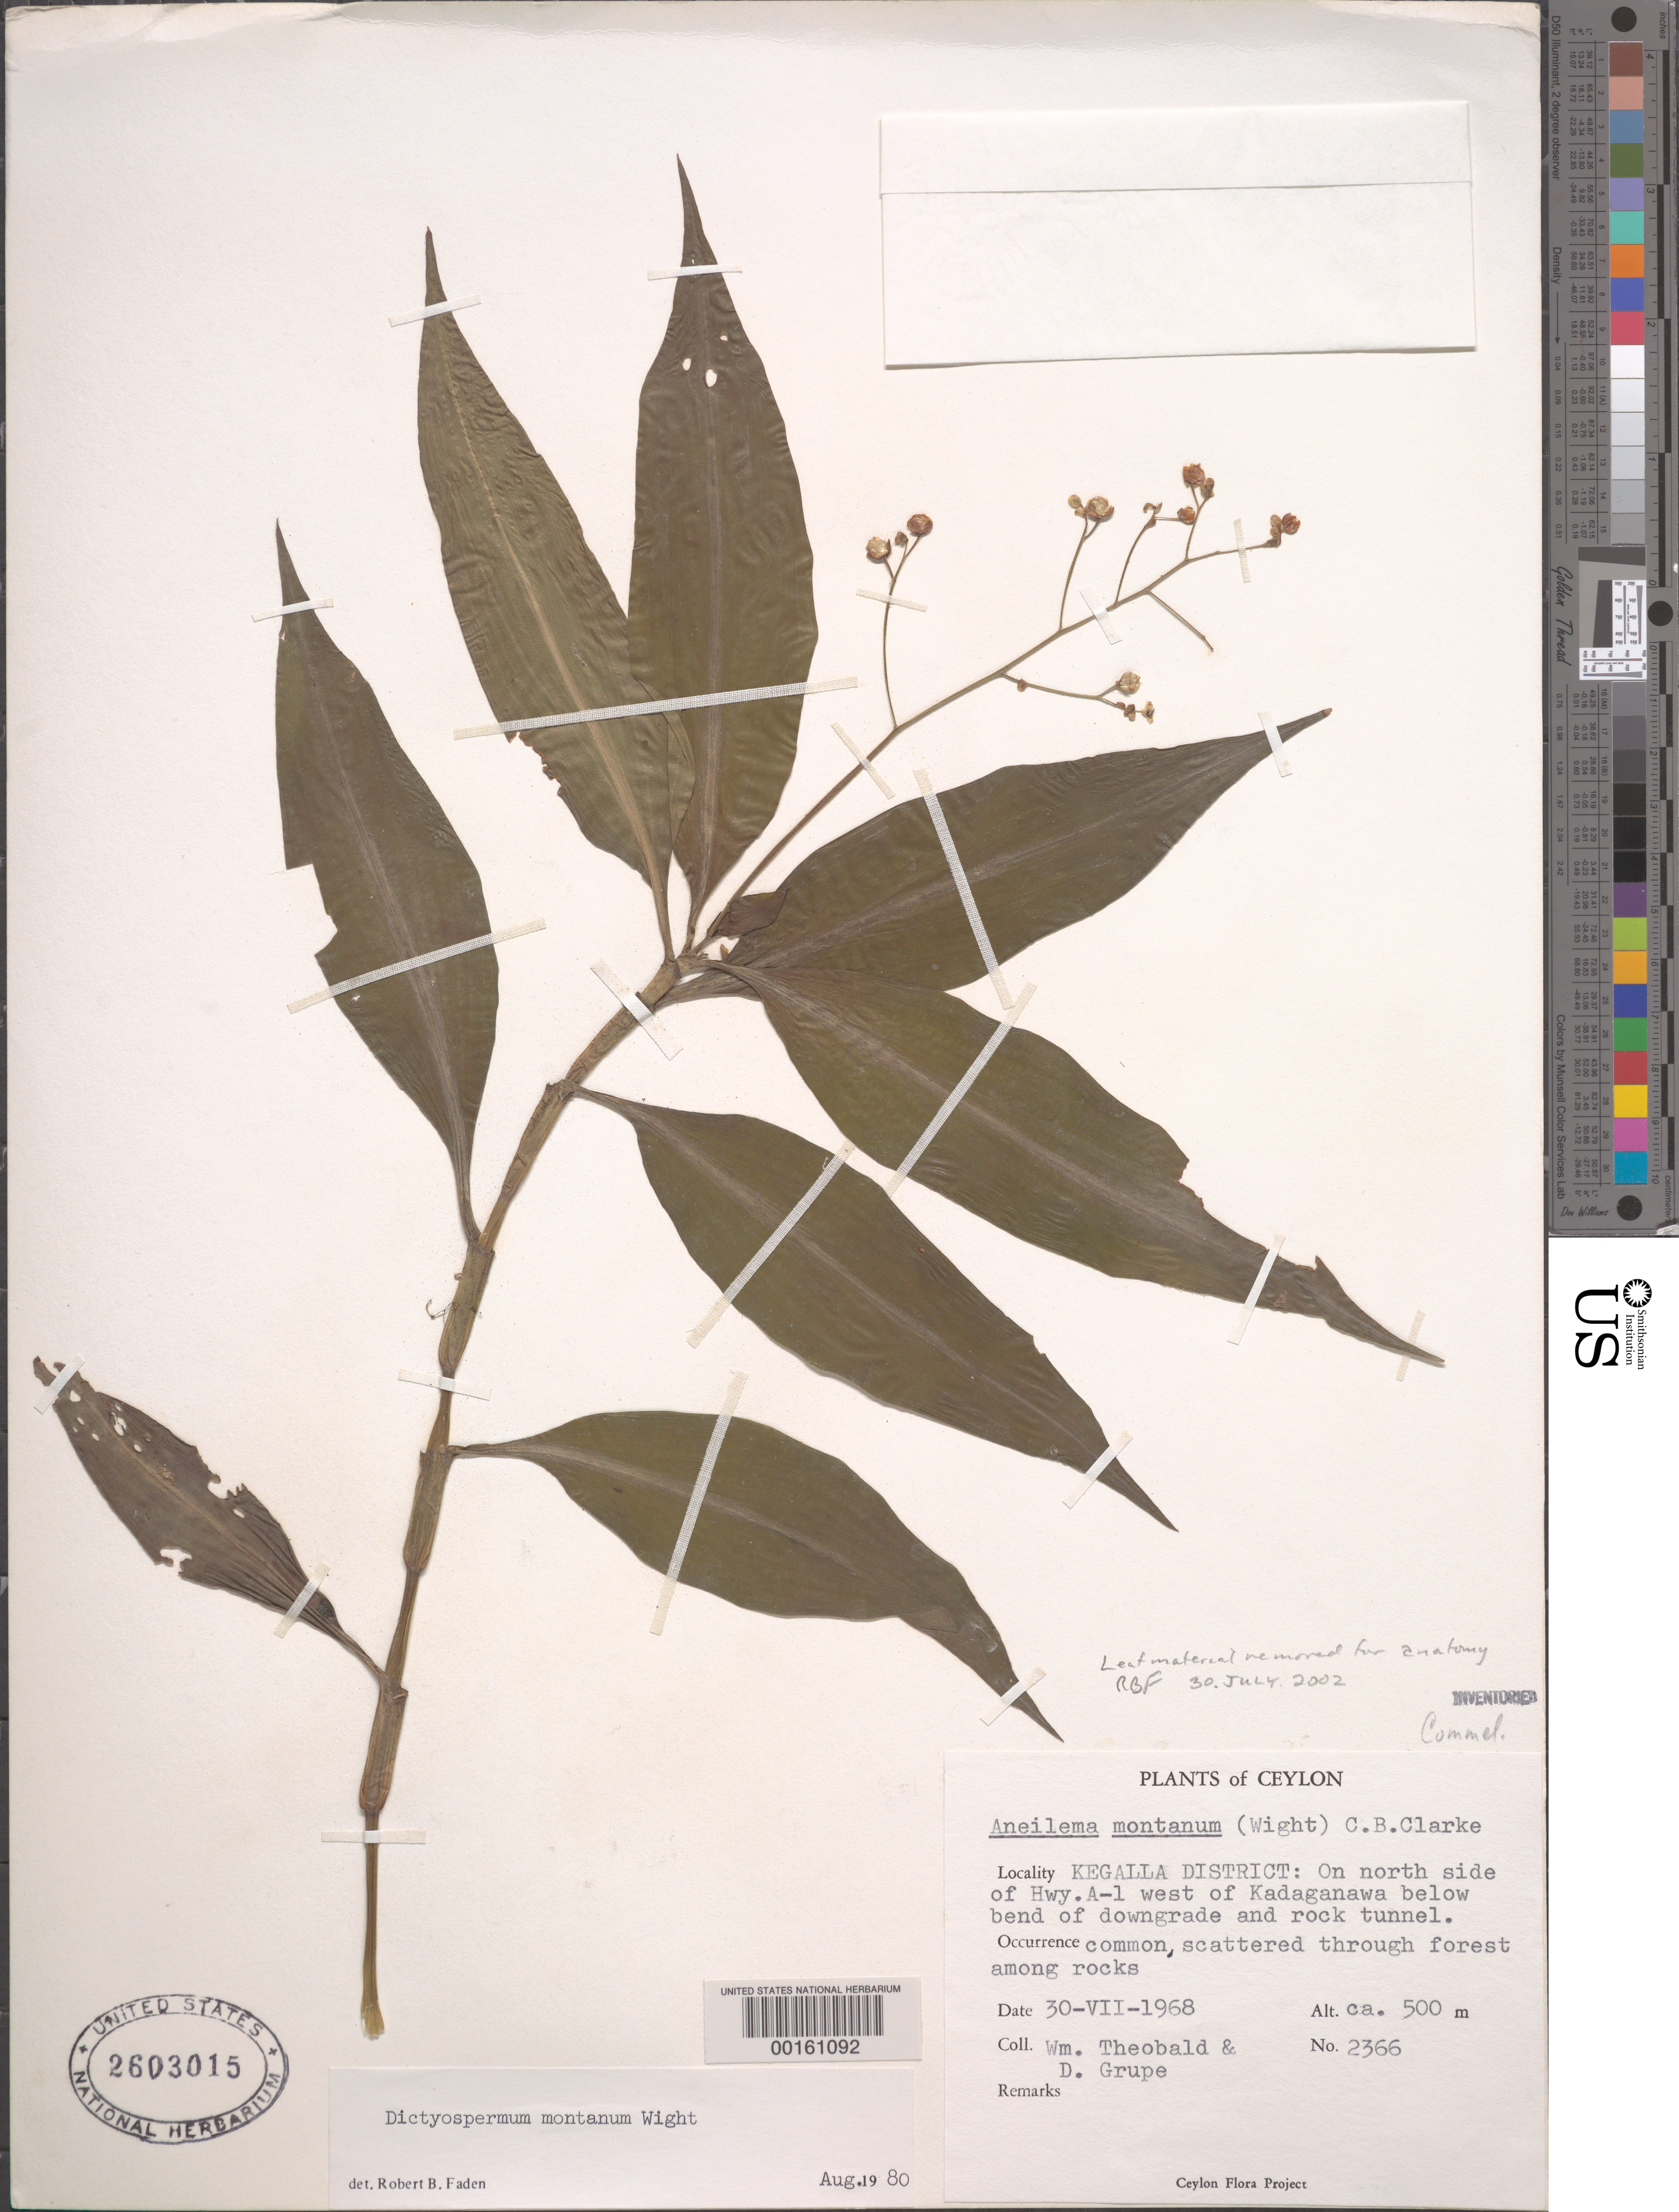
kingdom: Plantae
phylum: Tracheophyta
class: Liliopsida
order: Commelinales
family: Commelinaceae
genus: Dictyospermum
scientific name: Dictyospermum montanum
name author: Wight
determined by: Faden, Robert B., (US), Smithsonian Institution - National Museum of Natural History (UNITED STATES)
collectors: W. Theobald & D. Grupe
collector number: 2366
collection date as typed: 30 Jul 1968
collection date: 1968-07-30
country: Sri Lanka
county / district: Kegalla Dist.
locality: W of kadaganawa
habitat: Forest, among rocks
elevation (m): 500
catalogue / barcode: US 2603015